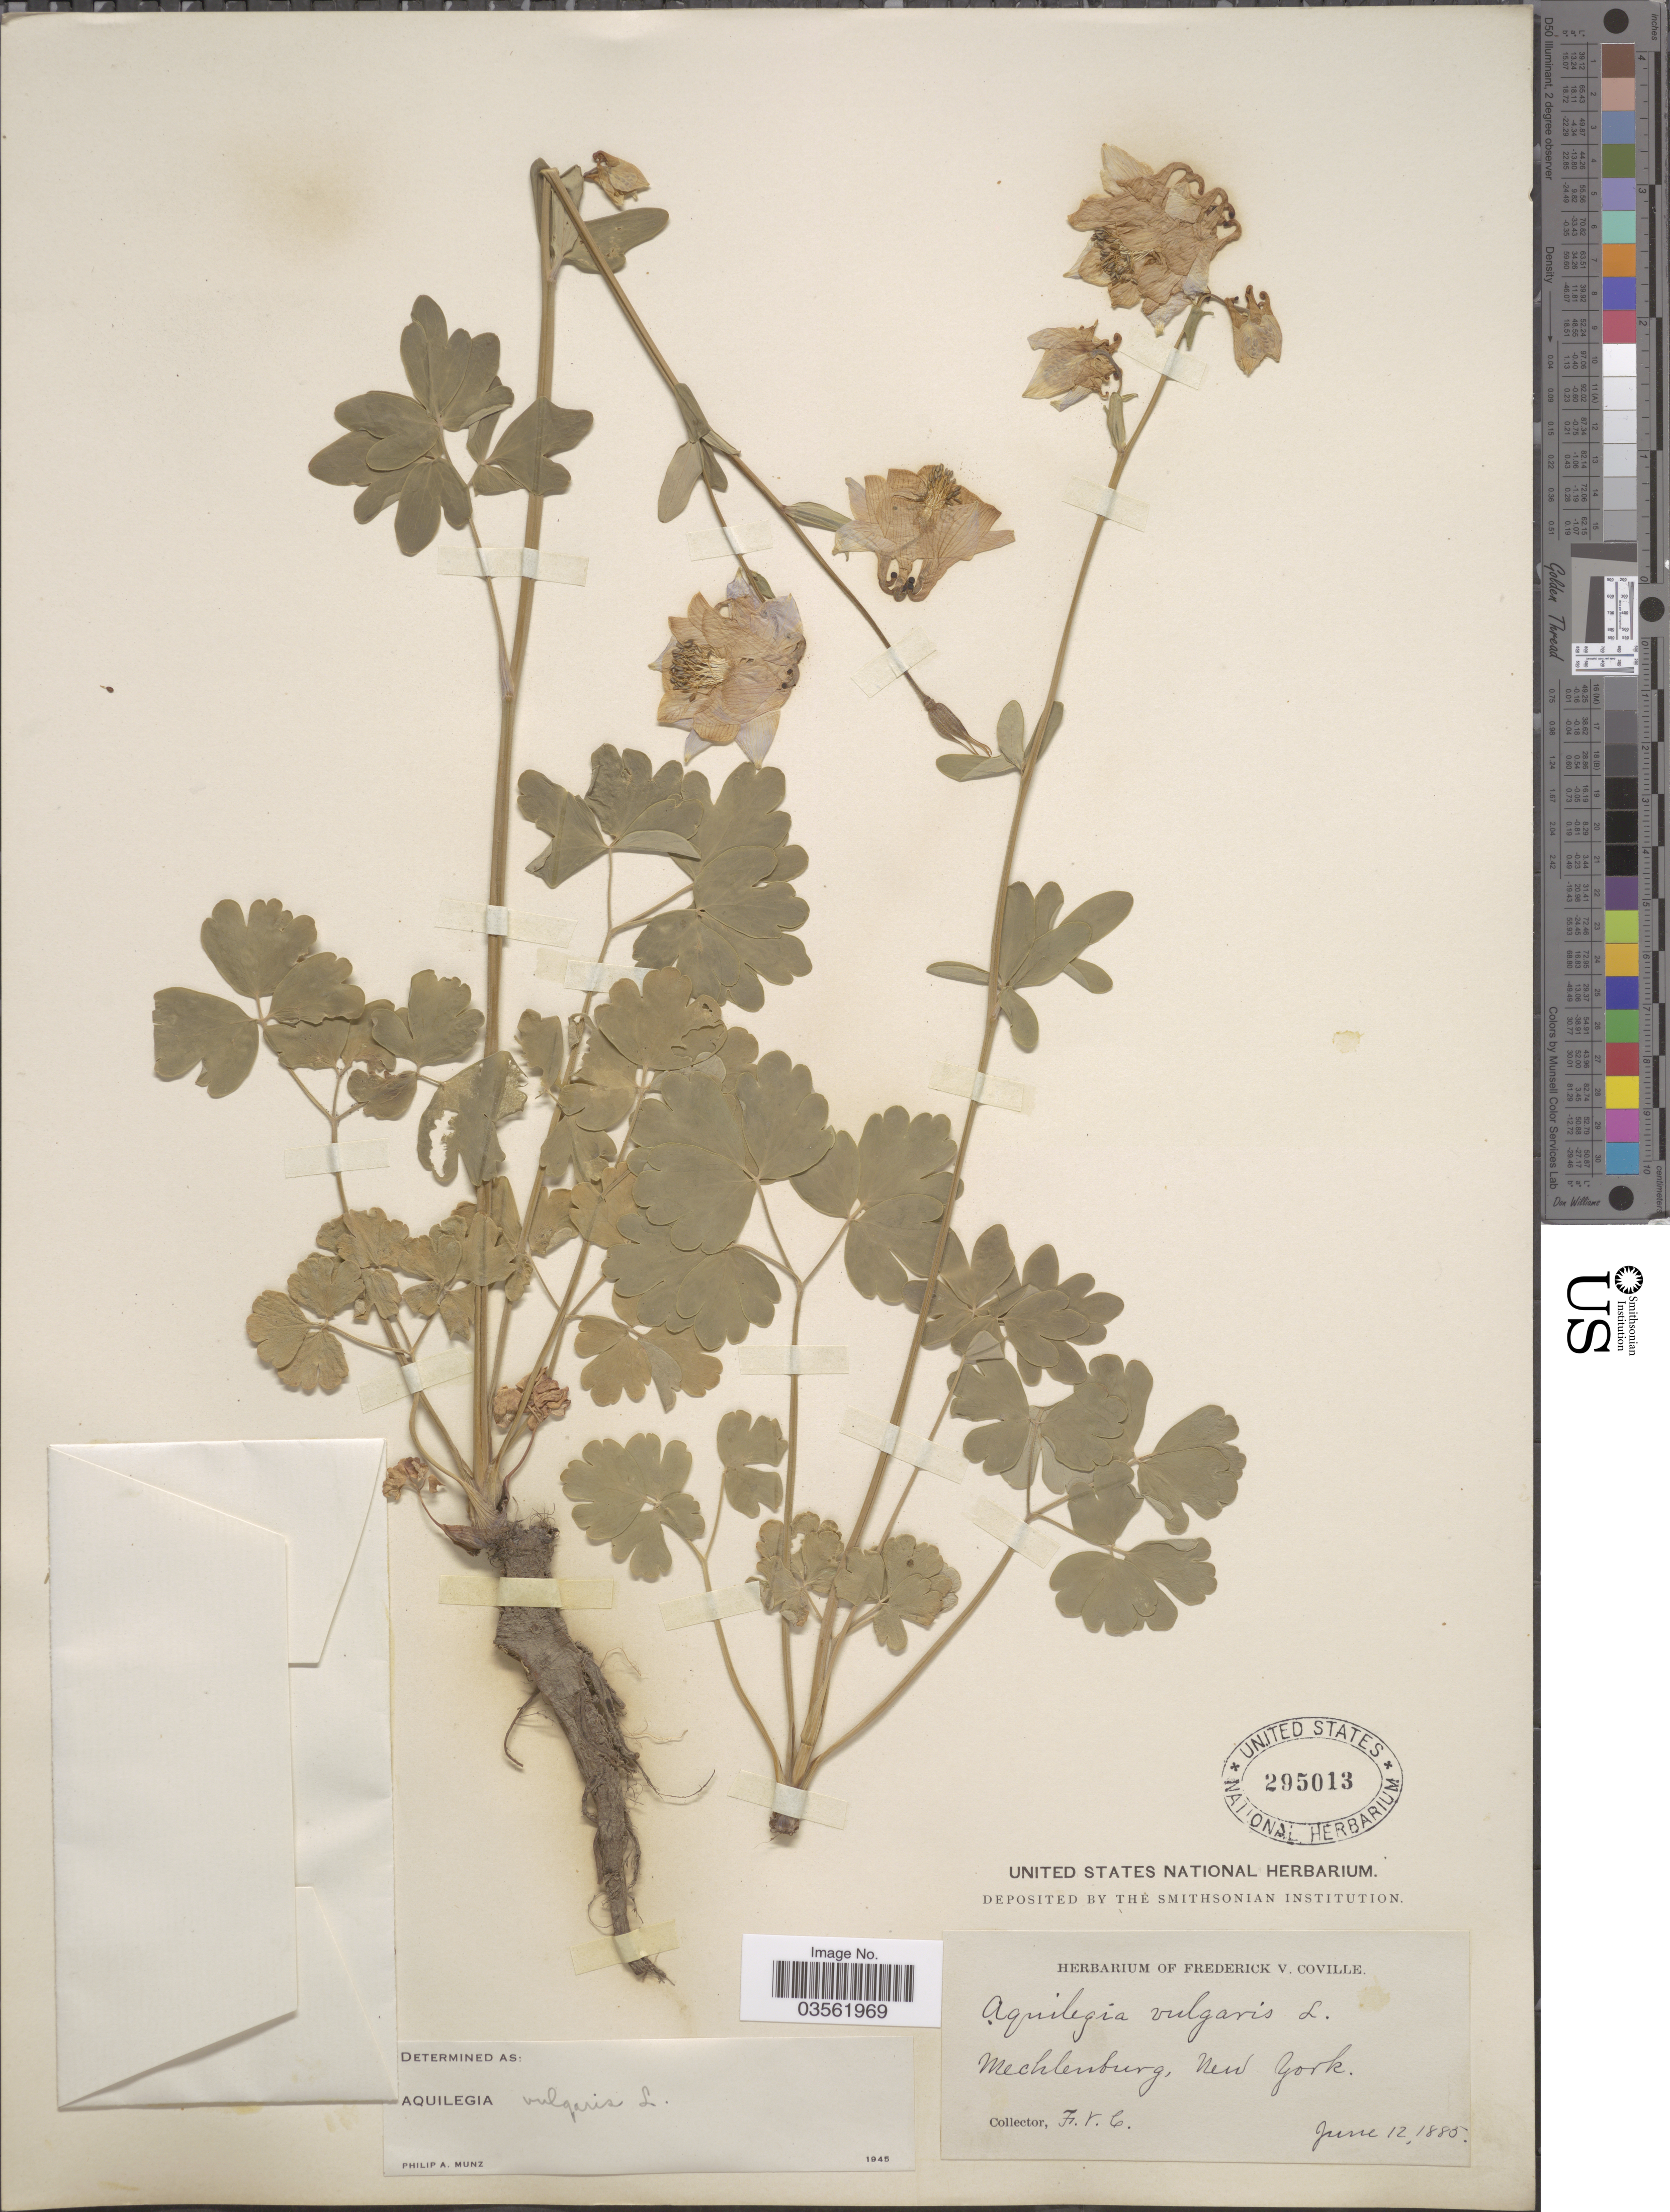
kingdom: Plantae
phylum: Tracheophyta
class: Magnoliopsida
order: Ranunculales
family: Ranunculaceae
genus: Aquilegia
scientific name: Aquilegia vulgaris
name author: L.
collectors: F. V. Coville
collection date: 1885-06-12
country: United States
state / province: New York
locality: Mechlenburg.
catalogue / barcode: US 295013